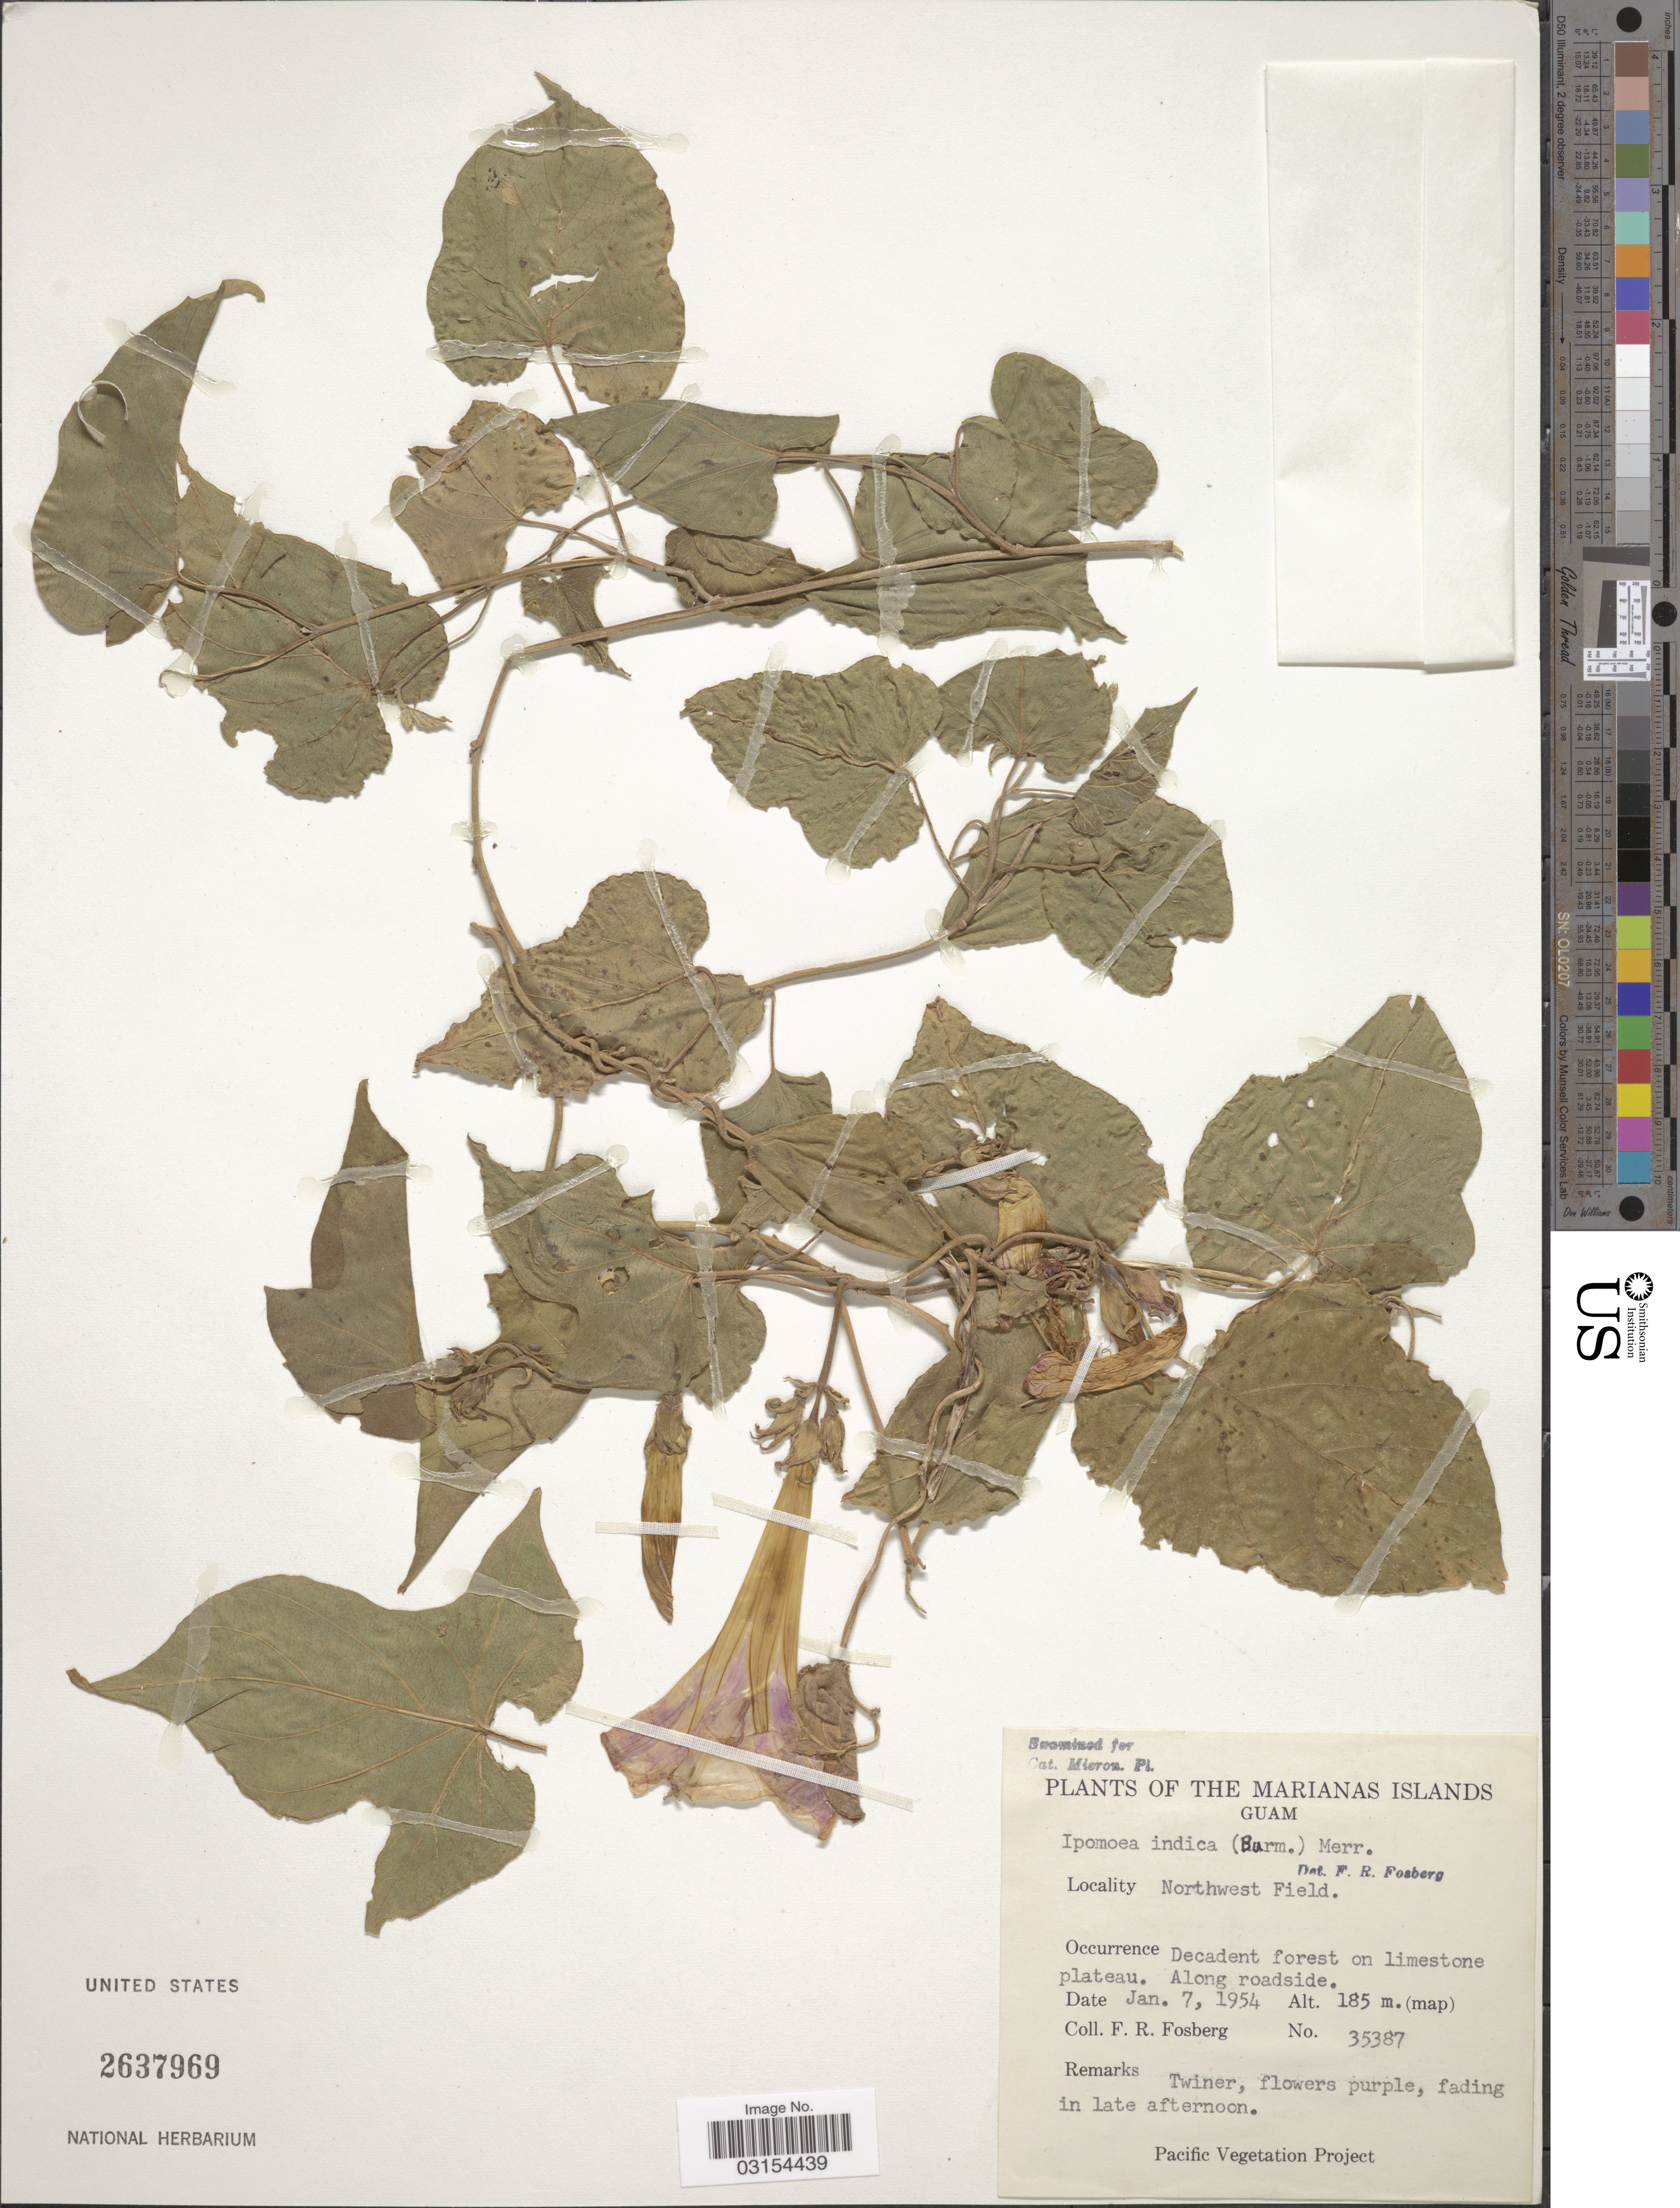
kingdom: Plantae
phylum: Tracheophyta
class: Magnoliopsida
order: Solanales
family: Convolvulaceae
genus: Ipomoea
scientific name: Ipomoea indica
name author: (Burm.) Merr.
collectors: F. R. Fosberg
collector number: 35387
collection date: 1954-01-07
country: Guam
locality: The Marianas Islands. Northwest Field.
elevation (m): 185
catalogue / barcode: US 2637969